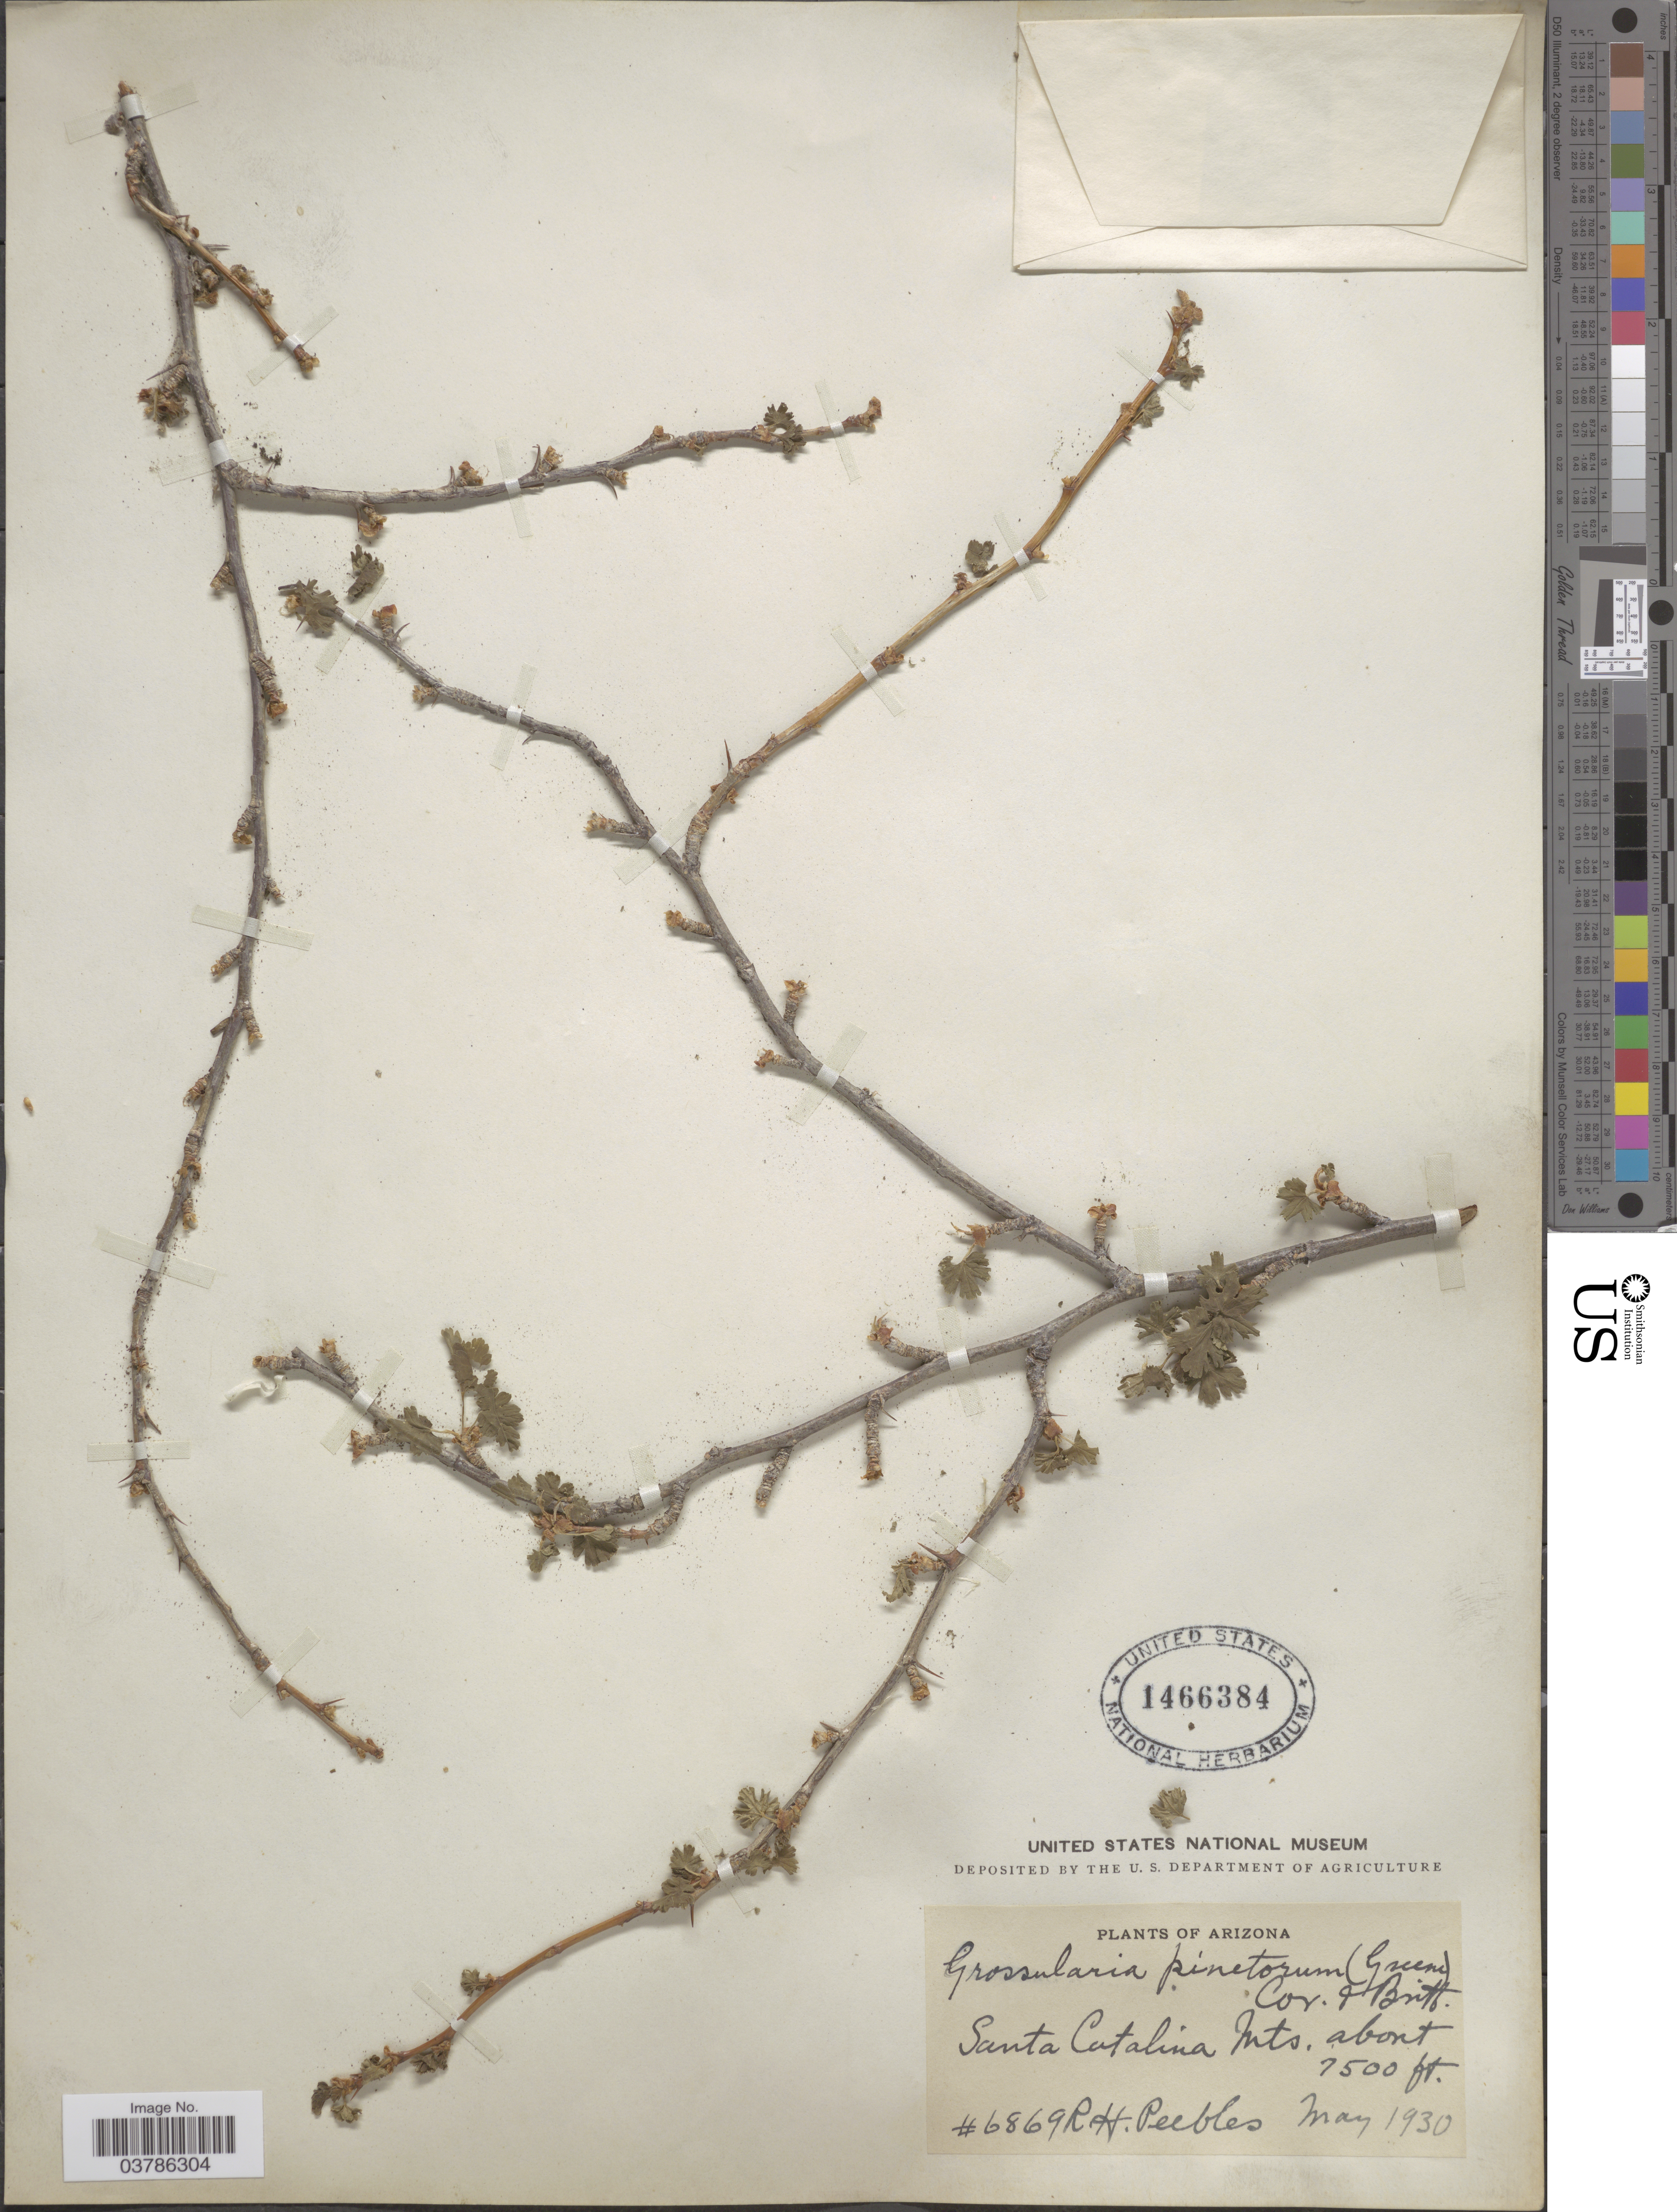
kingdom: Plantae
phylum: Tracheophyta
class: Magnoliopsida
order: Saxifragales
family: Grossulariaceae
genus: Ribes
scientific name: Ribes pinetorum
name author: Greene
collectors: R. H. Peebles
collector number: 6869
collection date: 1930-05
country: United States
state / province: Arizona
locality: Santa Catalina Mts.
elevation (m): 2286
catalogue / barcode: US 1466384